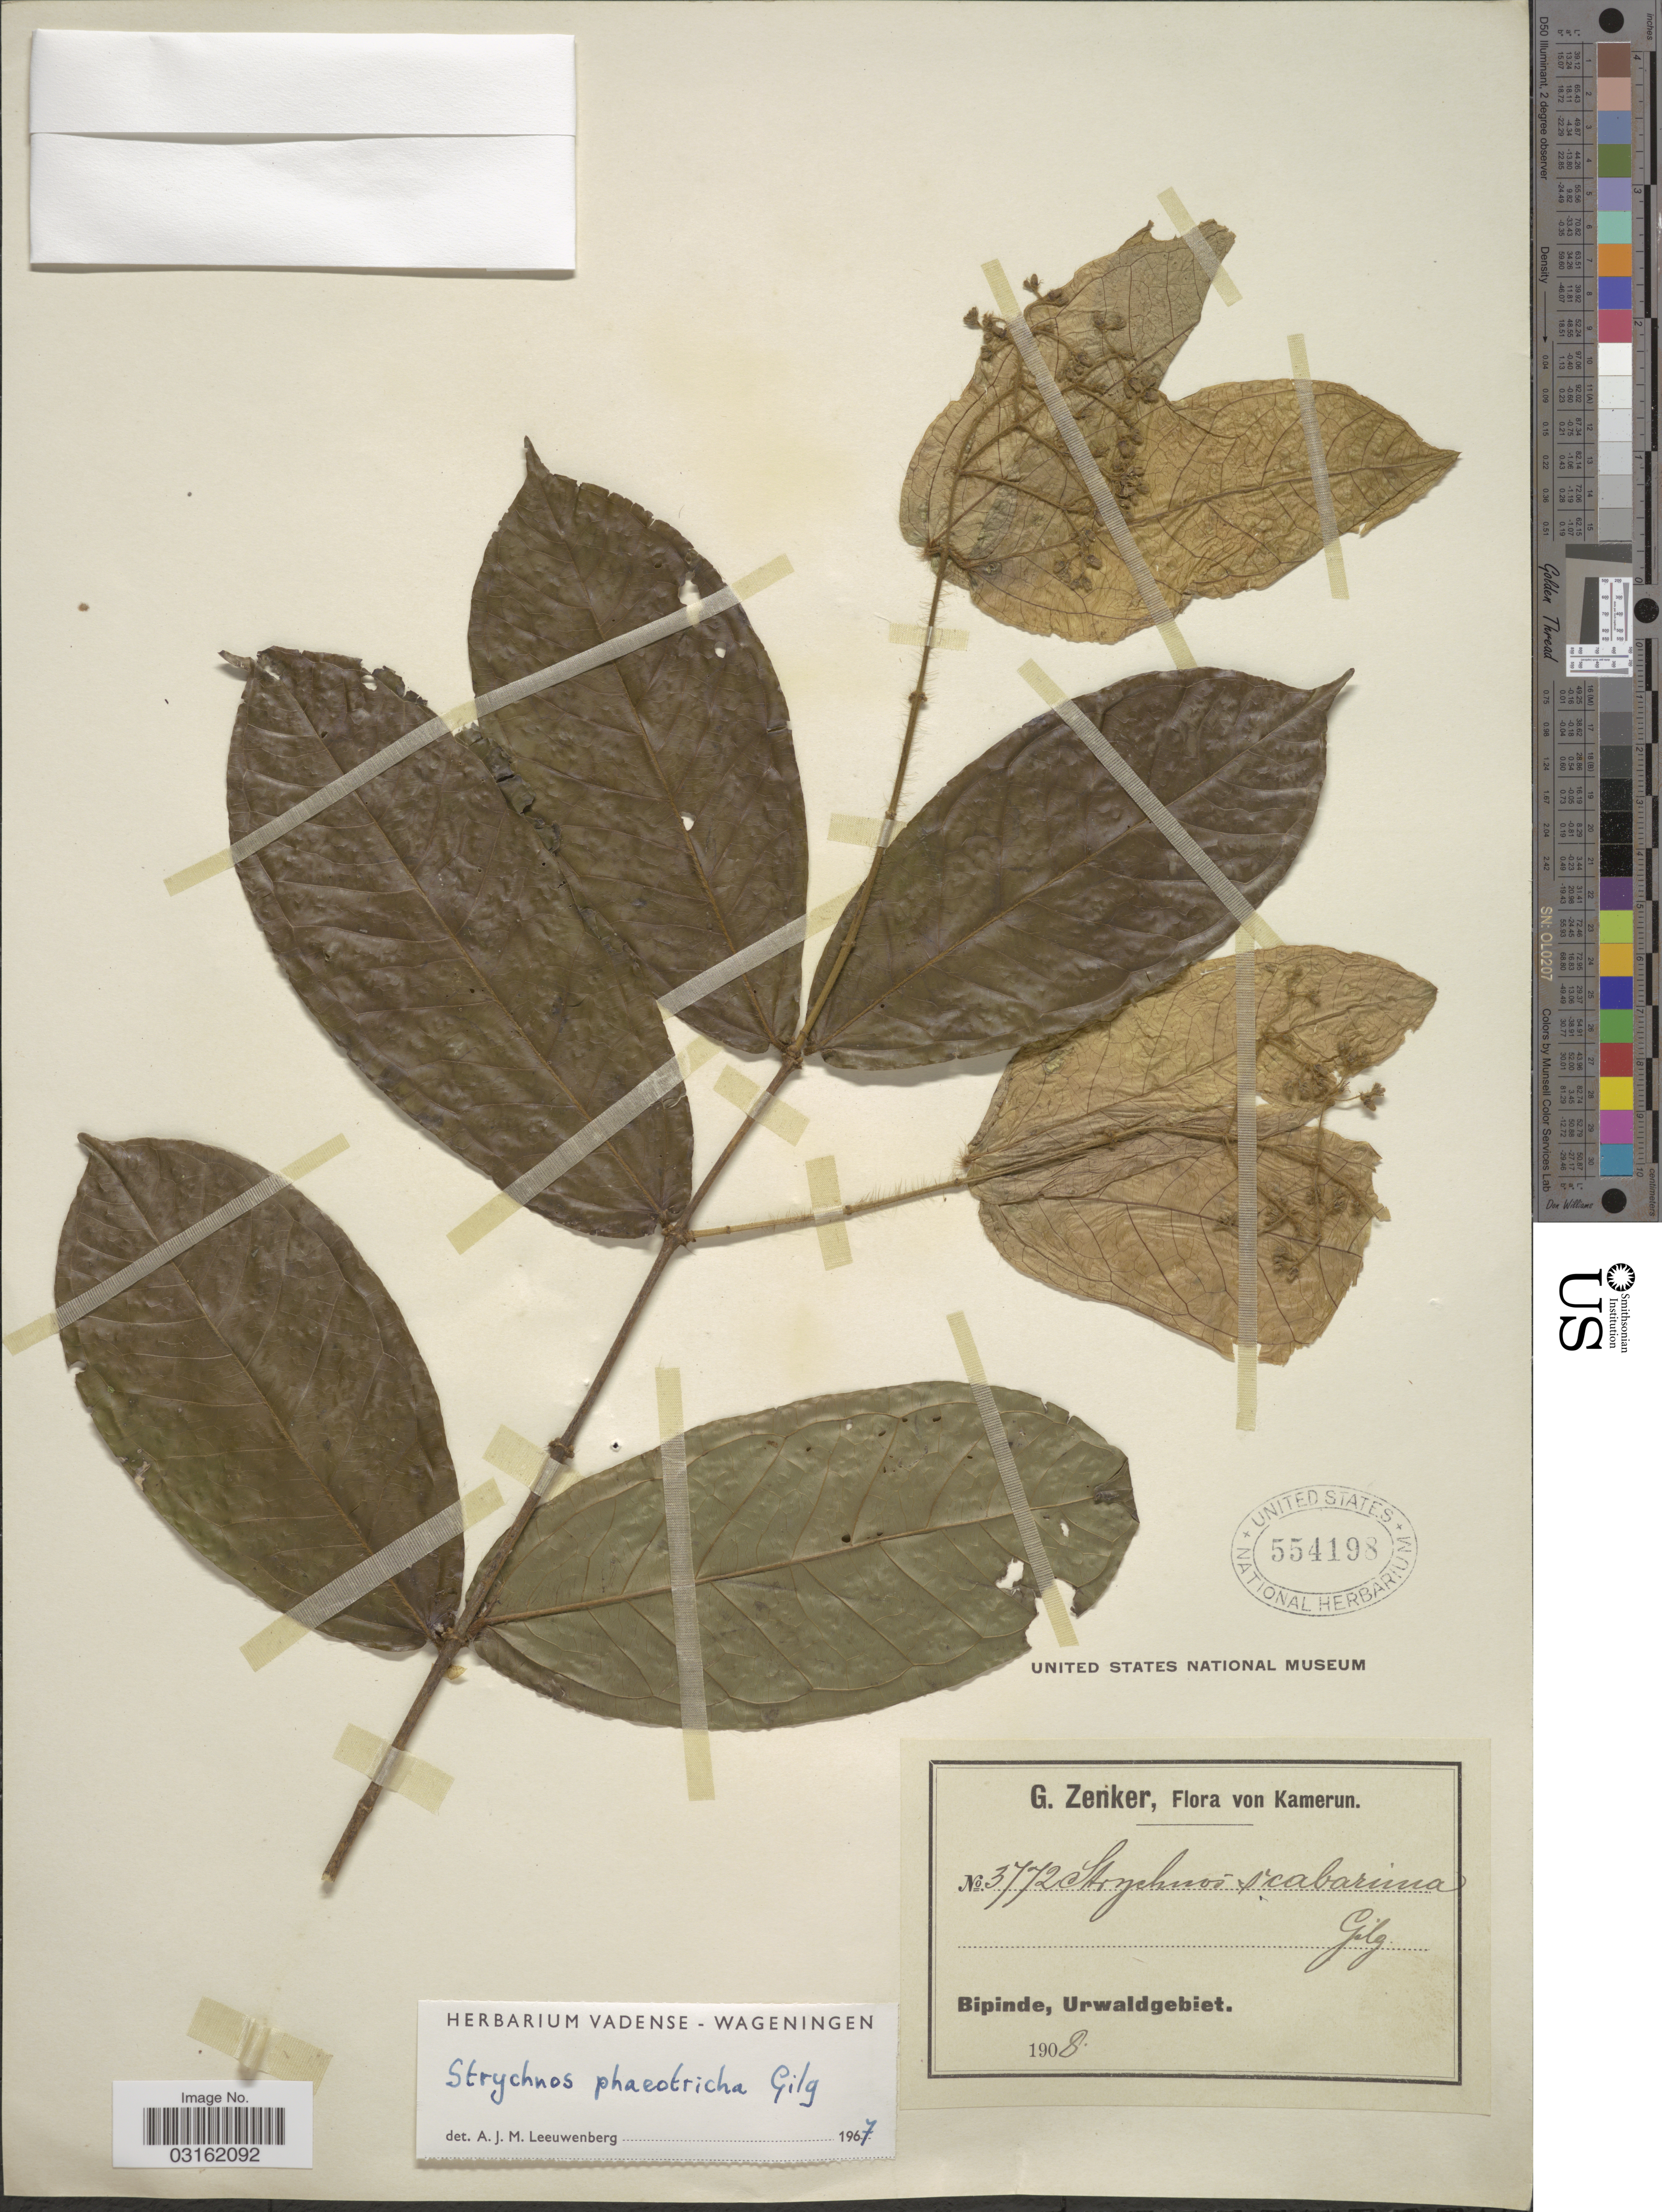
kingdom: Plantae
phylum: Tracheophyta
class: Magnoliopsida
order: Gentianales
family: Loganiaceae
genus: Strychnos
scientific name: Strychnos phaeotricha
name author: Gilg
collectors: G. A. Zenker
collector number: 3772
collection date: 1908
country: Cameroon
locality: Kamerun, Bipinde, Urwaldgebiet.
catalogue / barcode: US 554198